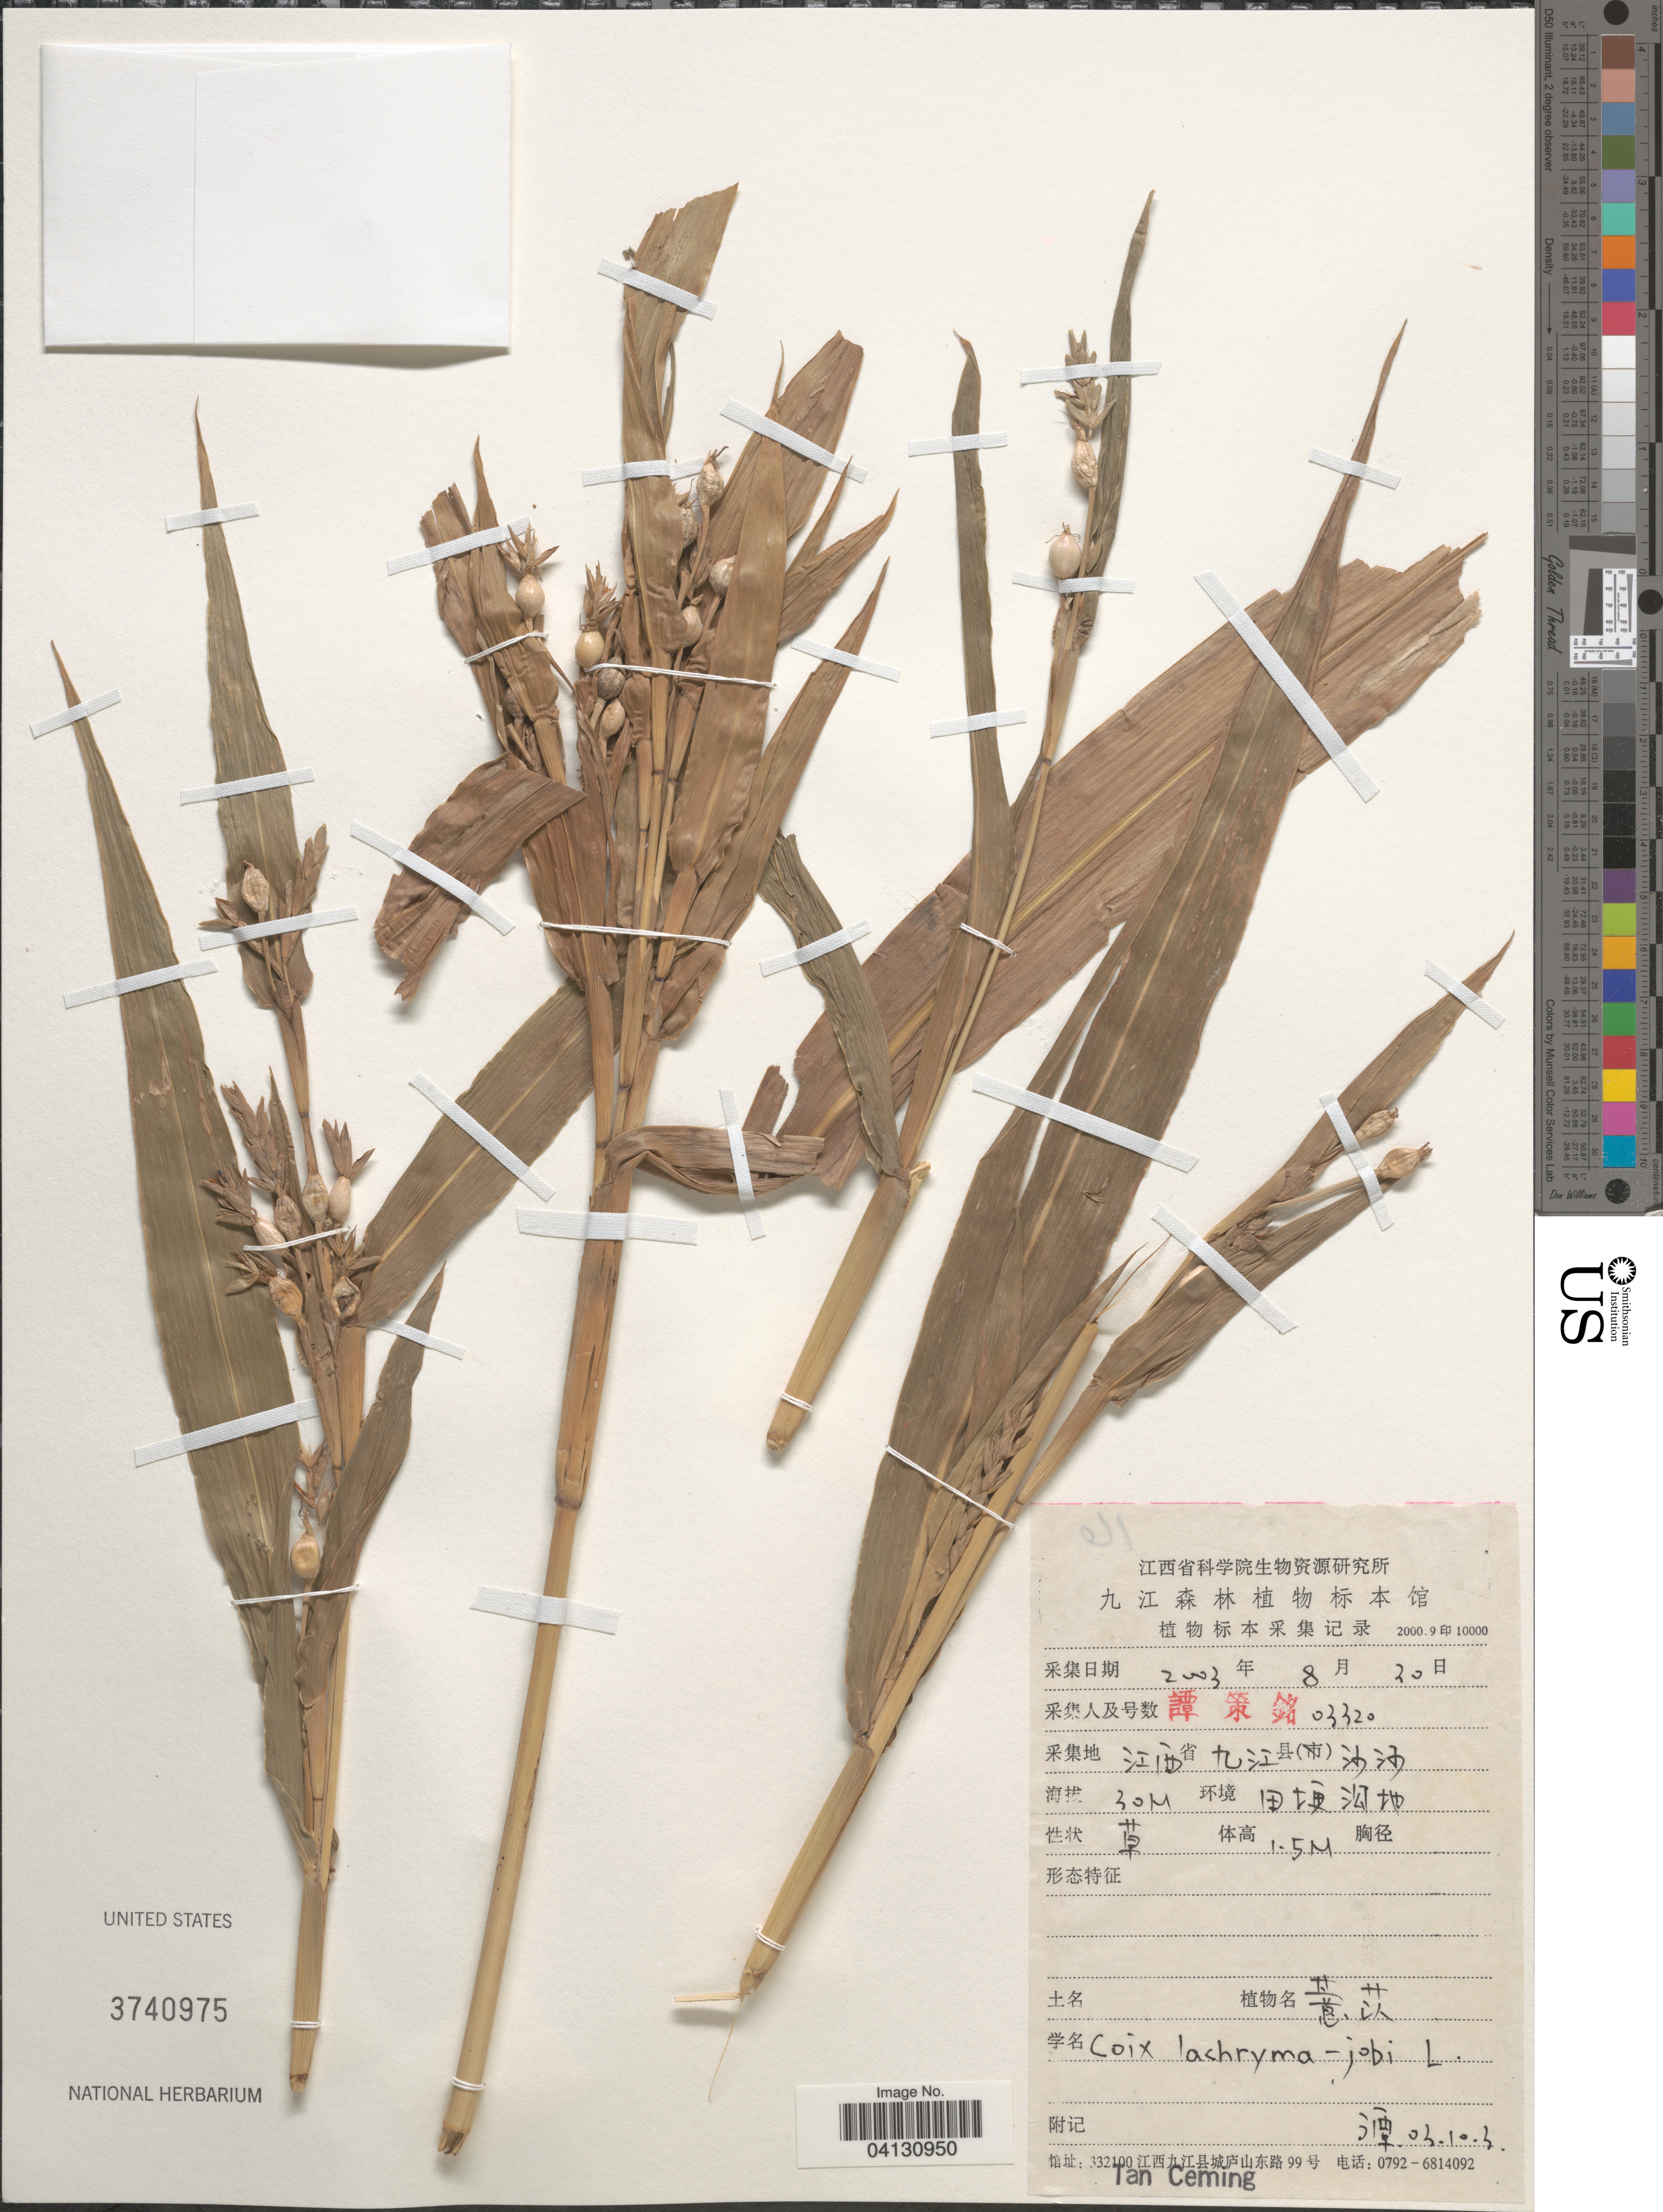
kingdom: Plantae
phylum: Tracheophyta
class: Liliopsida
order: Poales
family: Poaceae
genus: Coix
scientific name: Coix lachryma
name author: L.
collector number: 03320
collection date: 2003-08-20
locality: X. Tan Ceming.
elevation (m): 30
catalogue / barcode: US 3740975